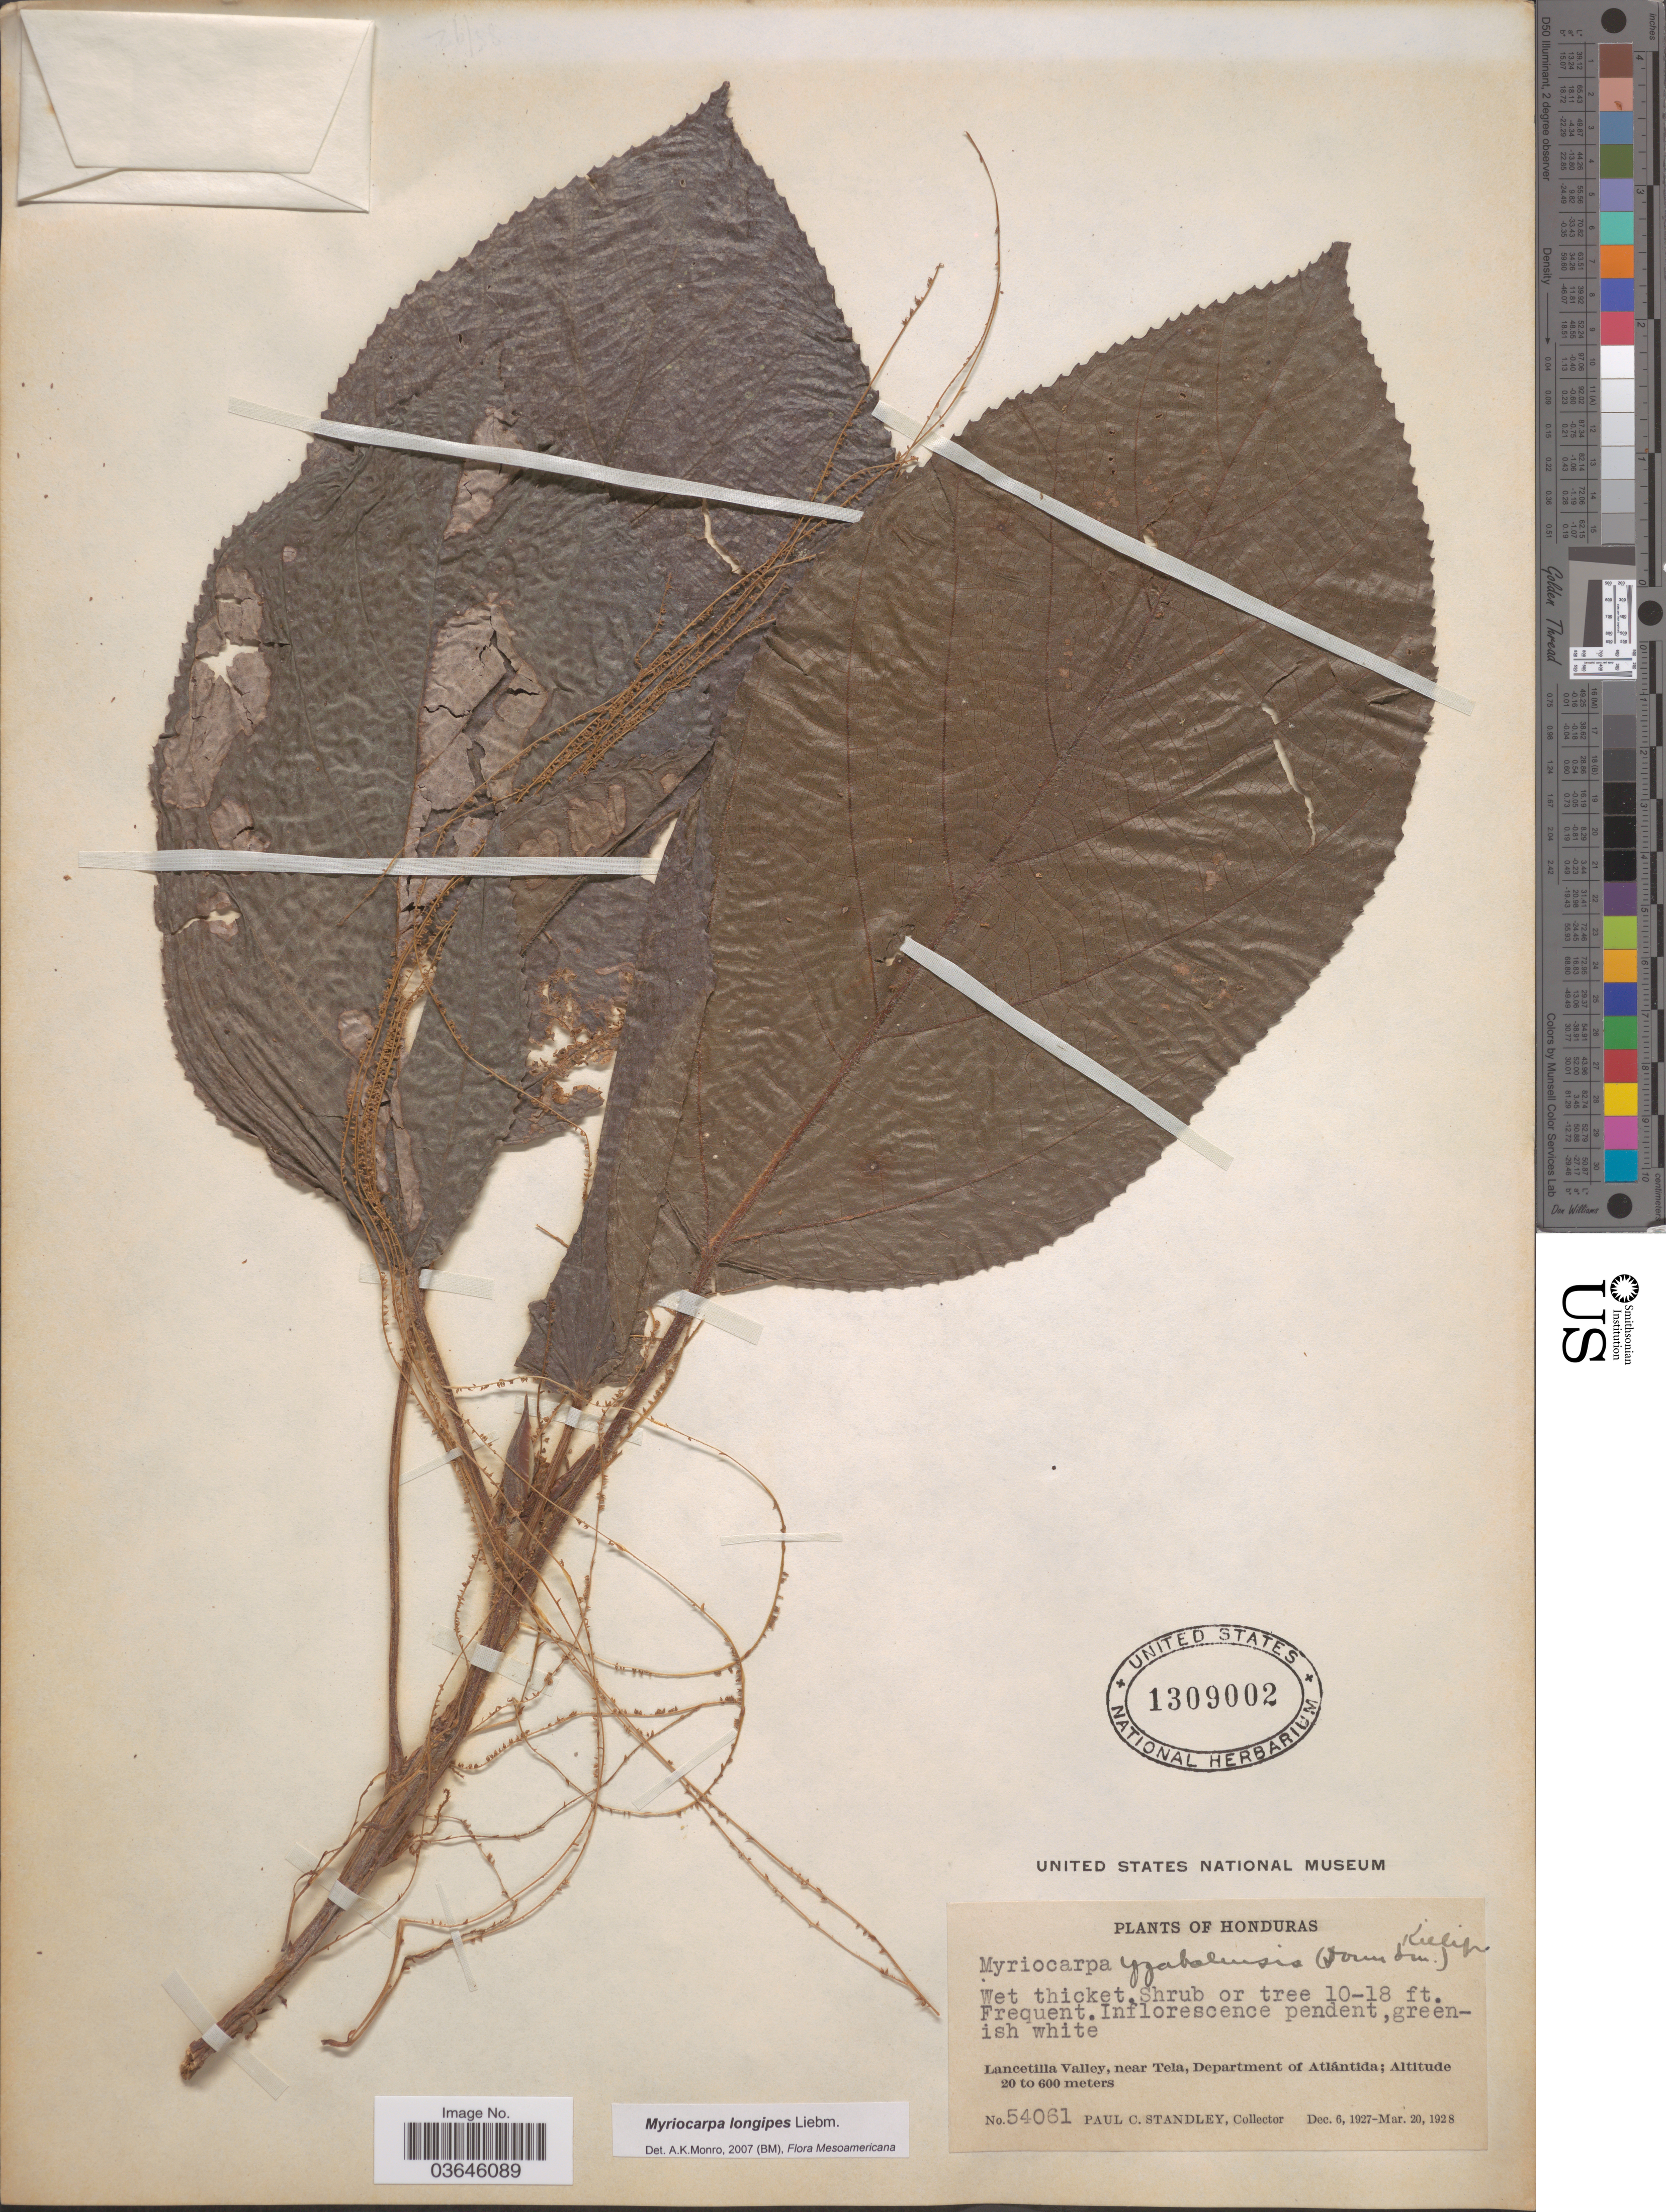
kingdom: Plantae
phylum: Tracheophyta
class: Magnoliopsida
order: Rosales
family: Urticaceae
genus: Myriocarpa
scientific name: Myriocarpa longipes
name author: Liebm.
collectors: P. C. Standley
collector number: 54061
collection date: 1927-12-06/1928-03-20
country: Honduras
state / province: Atlantida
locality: Lancetilla Valley, near Tela, Department of Atlántida.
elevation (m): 20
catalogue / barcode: US 1309002